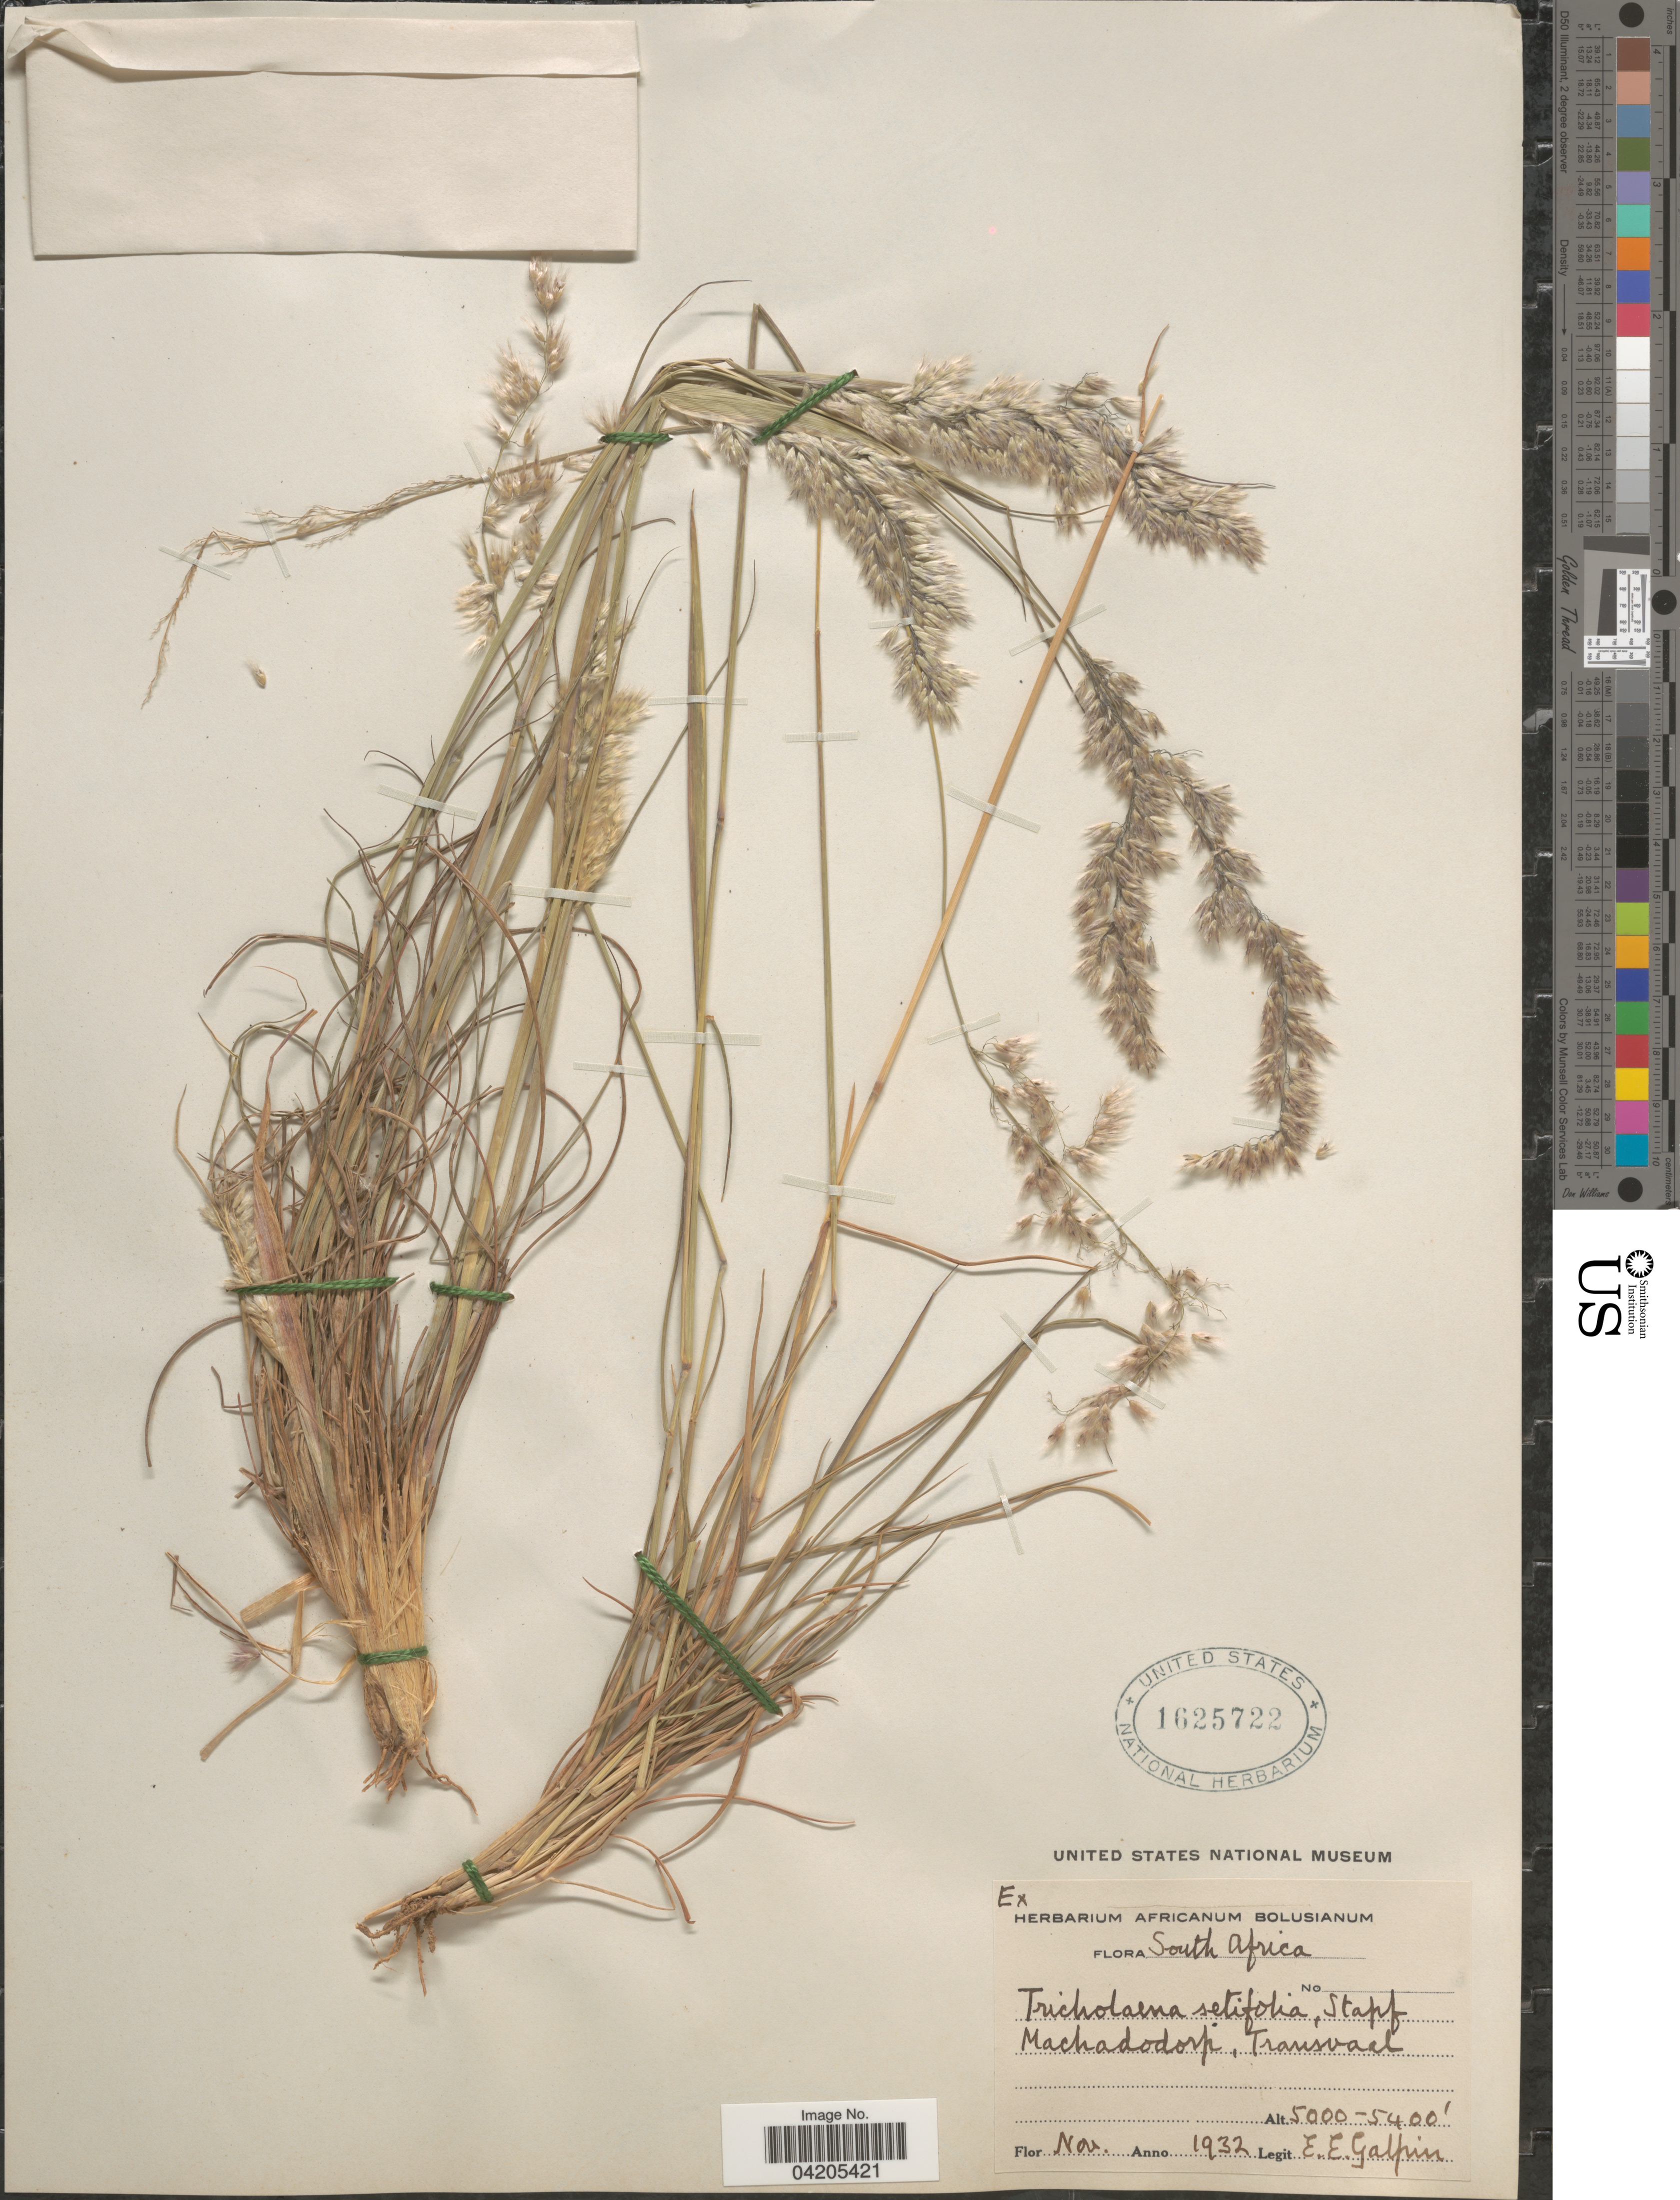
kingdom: Plantae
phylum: Tracheophyta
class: Liliopsida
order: Poales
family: Poaceae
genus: Melinis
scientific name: Melinis nerviglumis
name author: (Franch.) Zizka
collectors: E. Galpin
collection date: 1932-11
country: South Africa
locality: Machadodorp, Transvaal.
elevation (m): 1524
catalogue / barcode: US 1625722